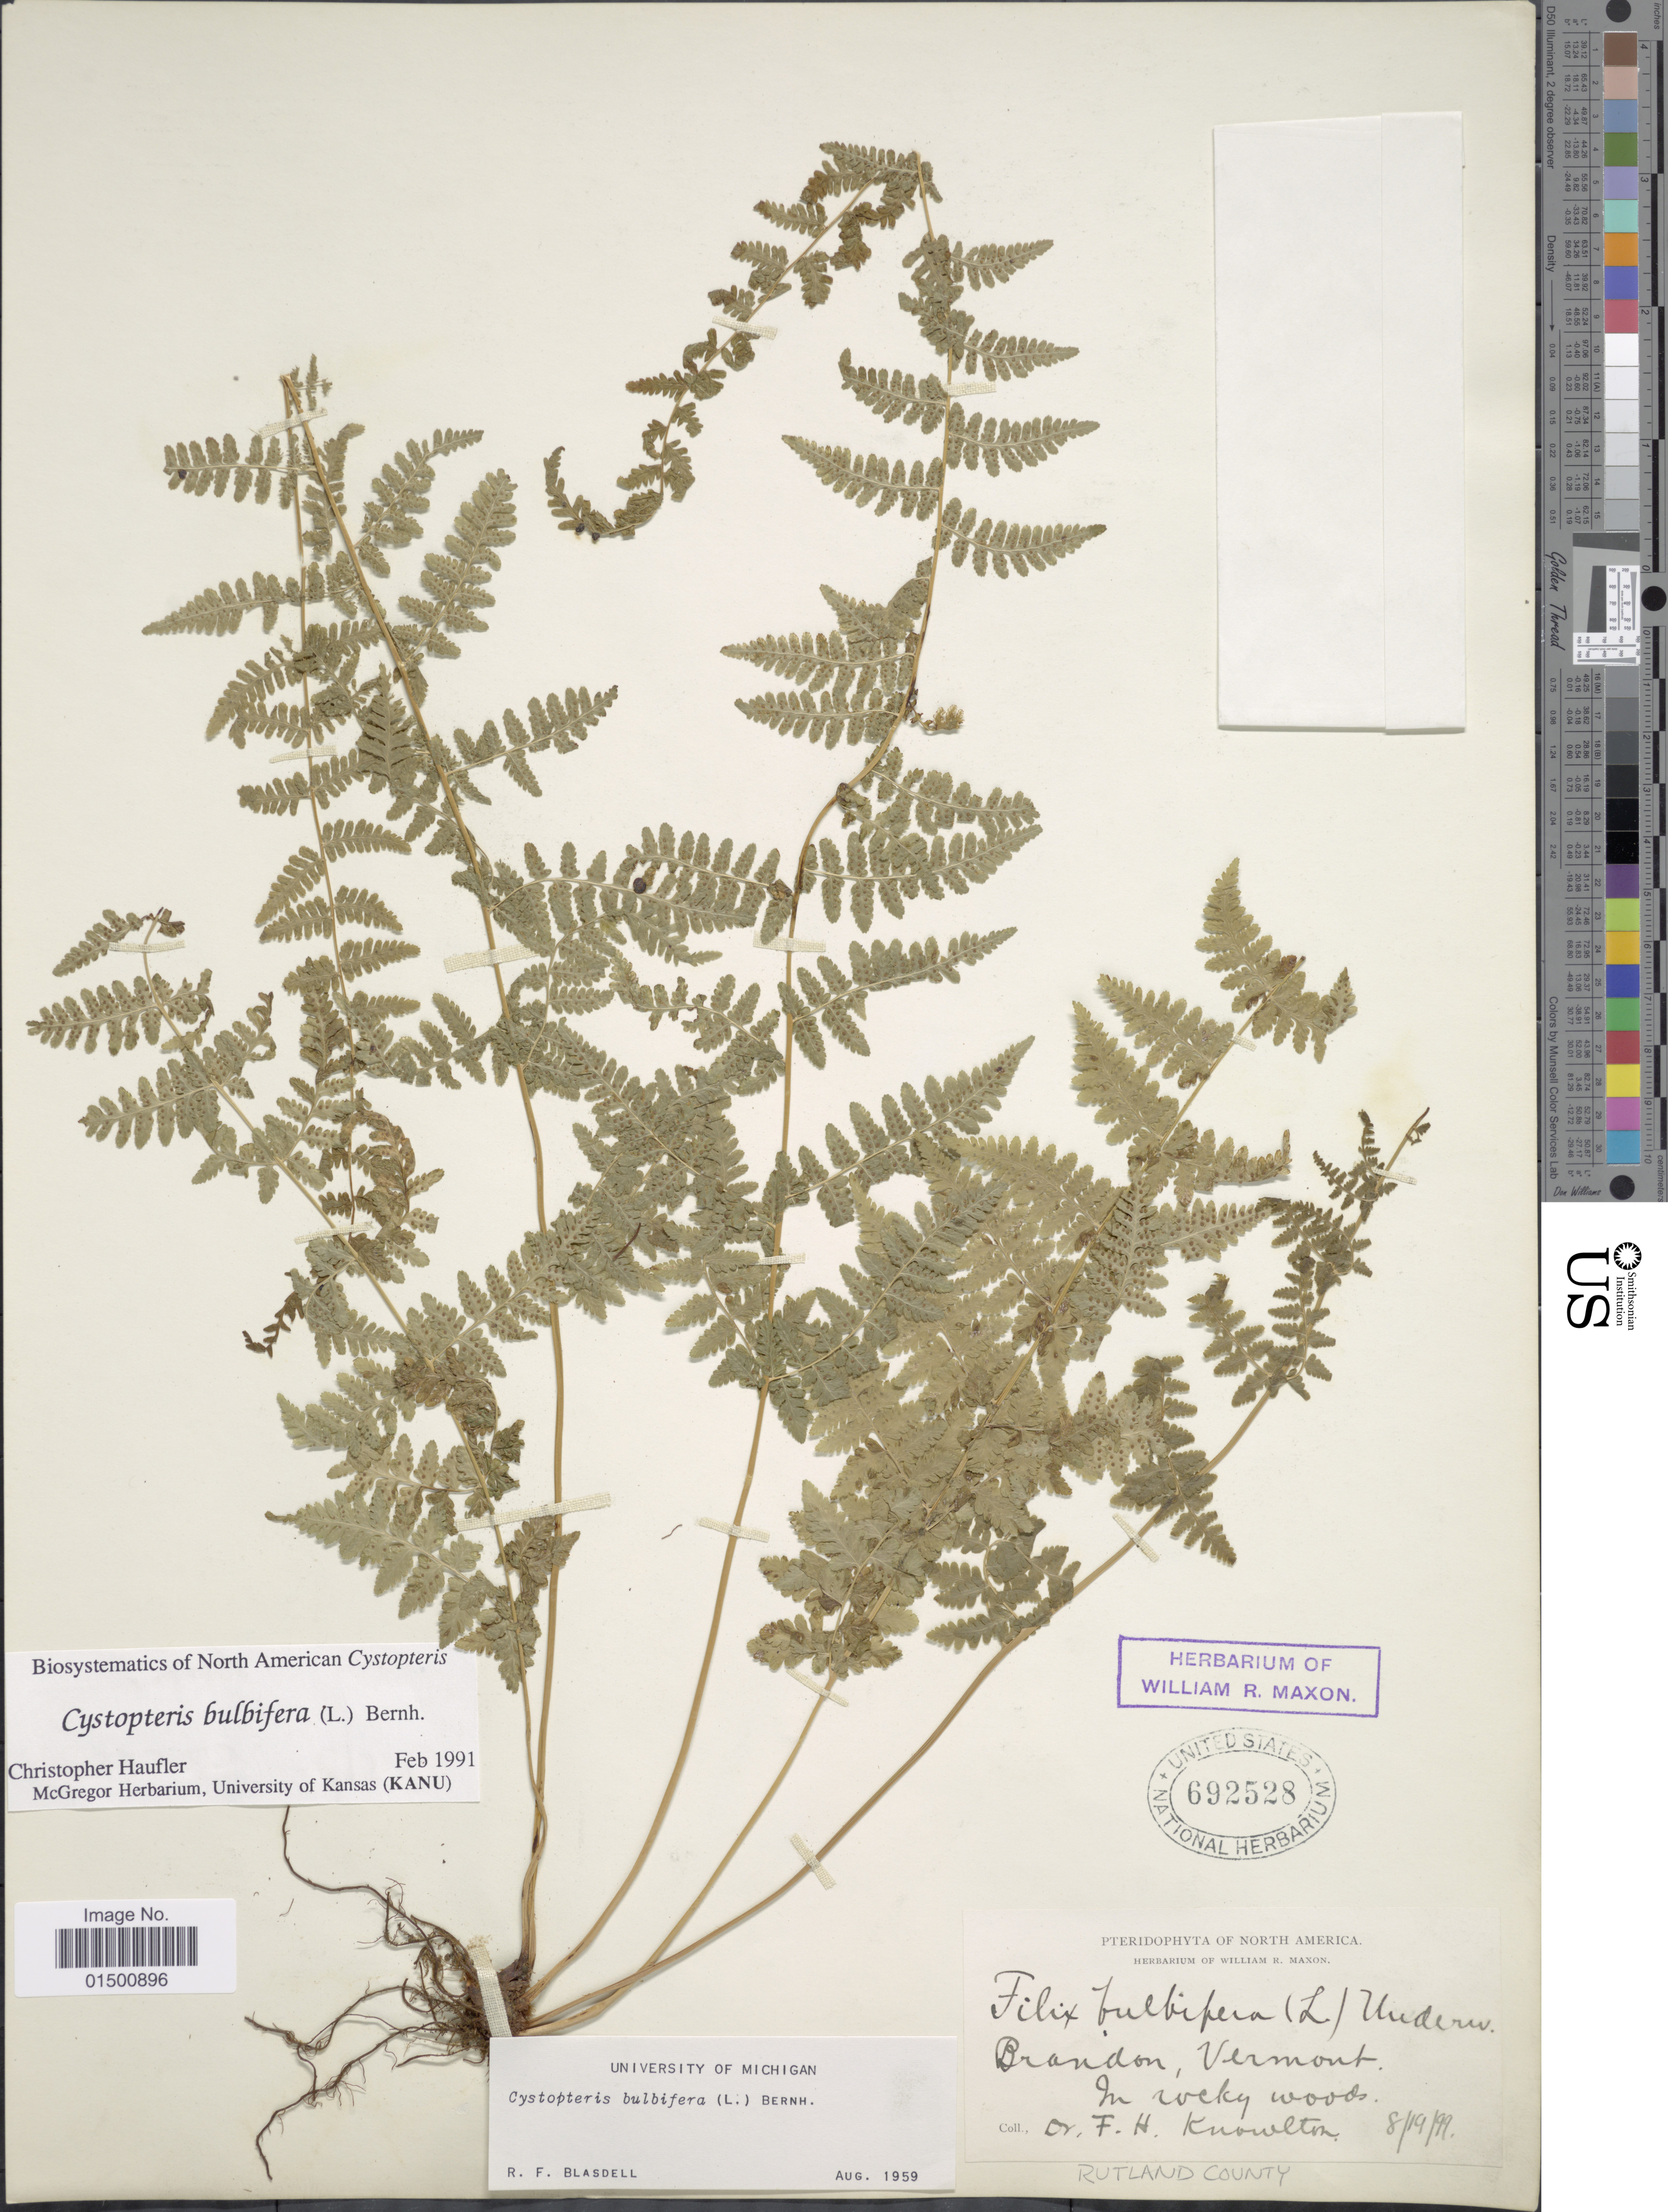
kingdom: Plantae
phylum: Tracheophyta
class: Polypodiopsida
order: Polypodiales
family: Cystopteridaceae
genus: Cystopteris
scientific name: Cystopteris bulbifera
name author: (L.) Bernh.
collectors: F. H. Knowlton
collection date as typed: Transcribed d/m/y: 19/8/99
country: United States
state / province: Vermont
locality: Brandon, Rutland County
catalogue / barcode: US 692528